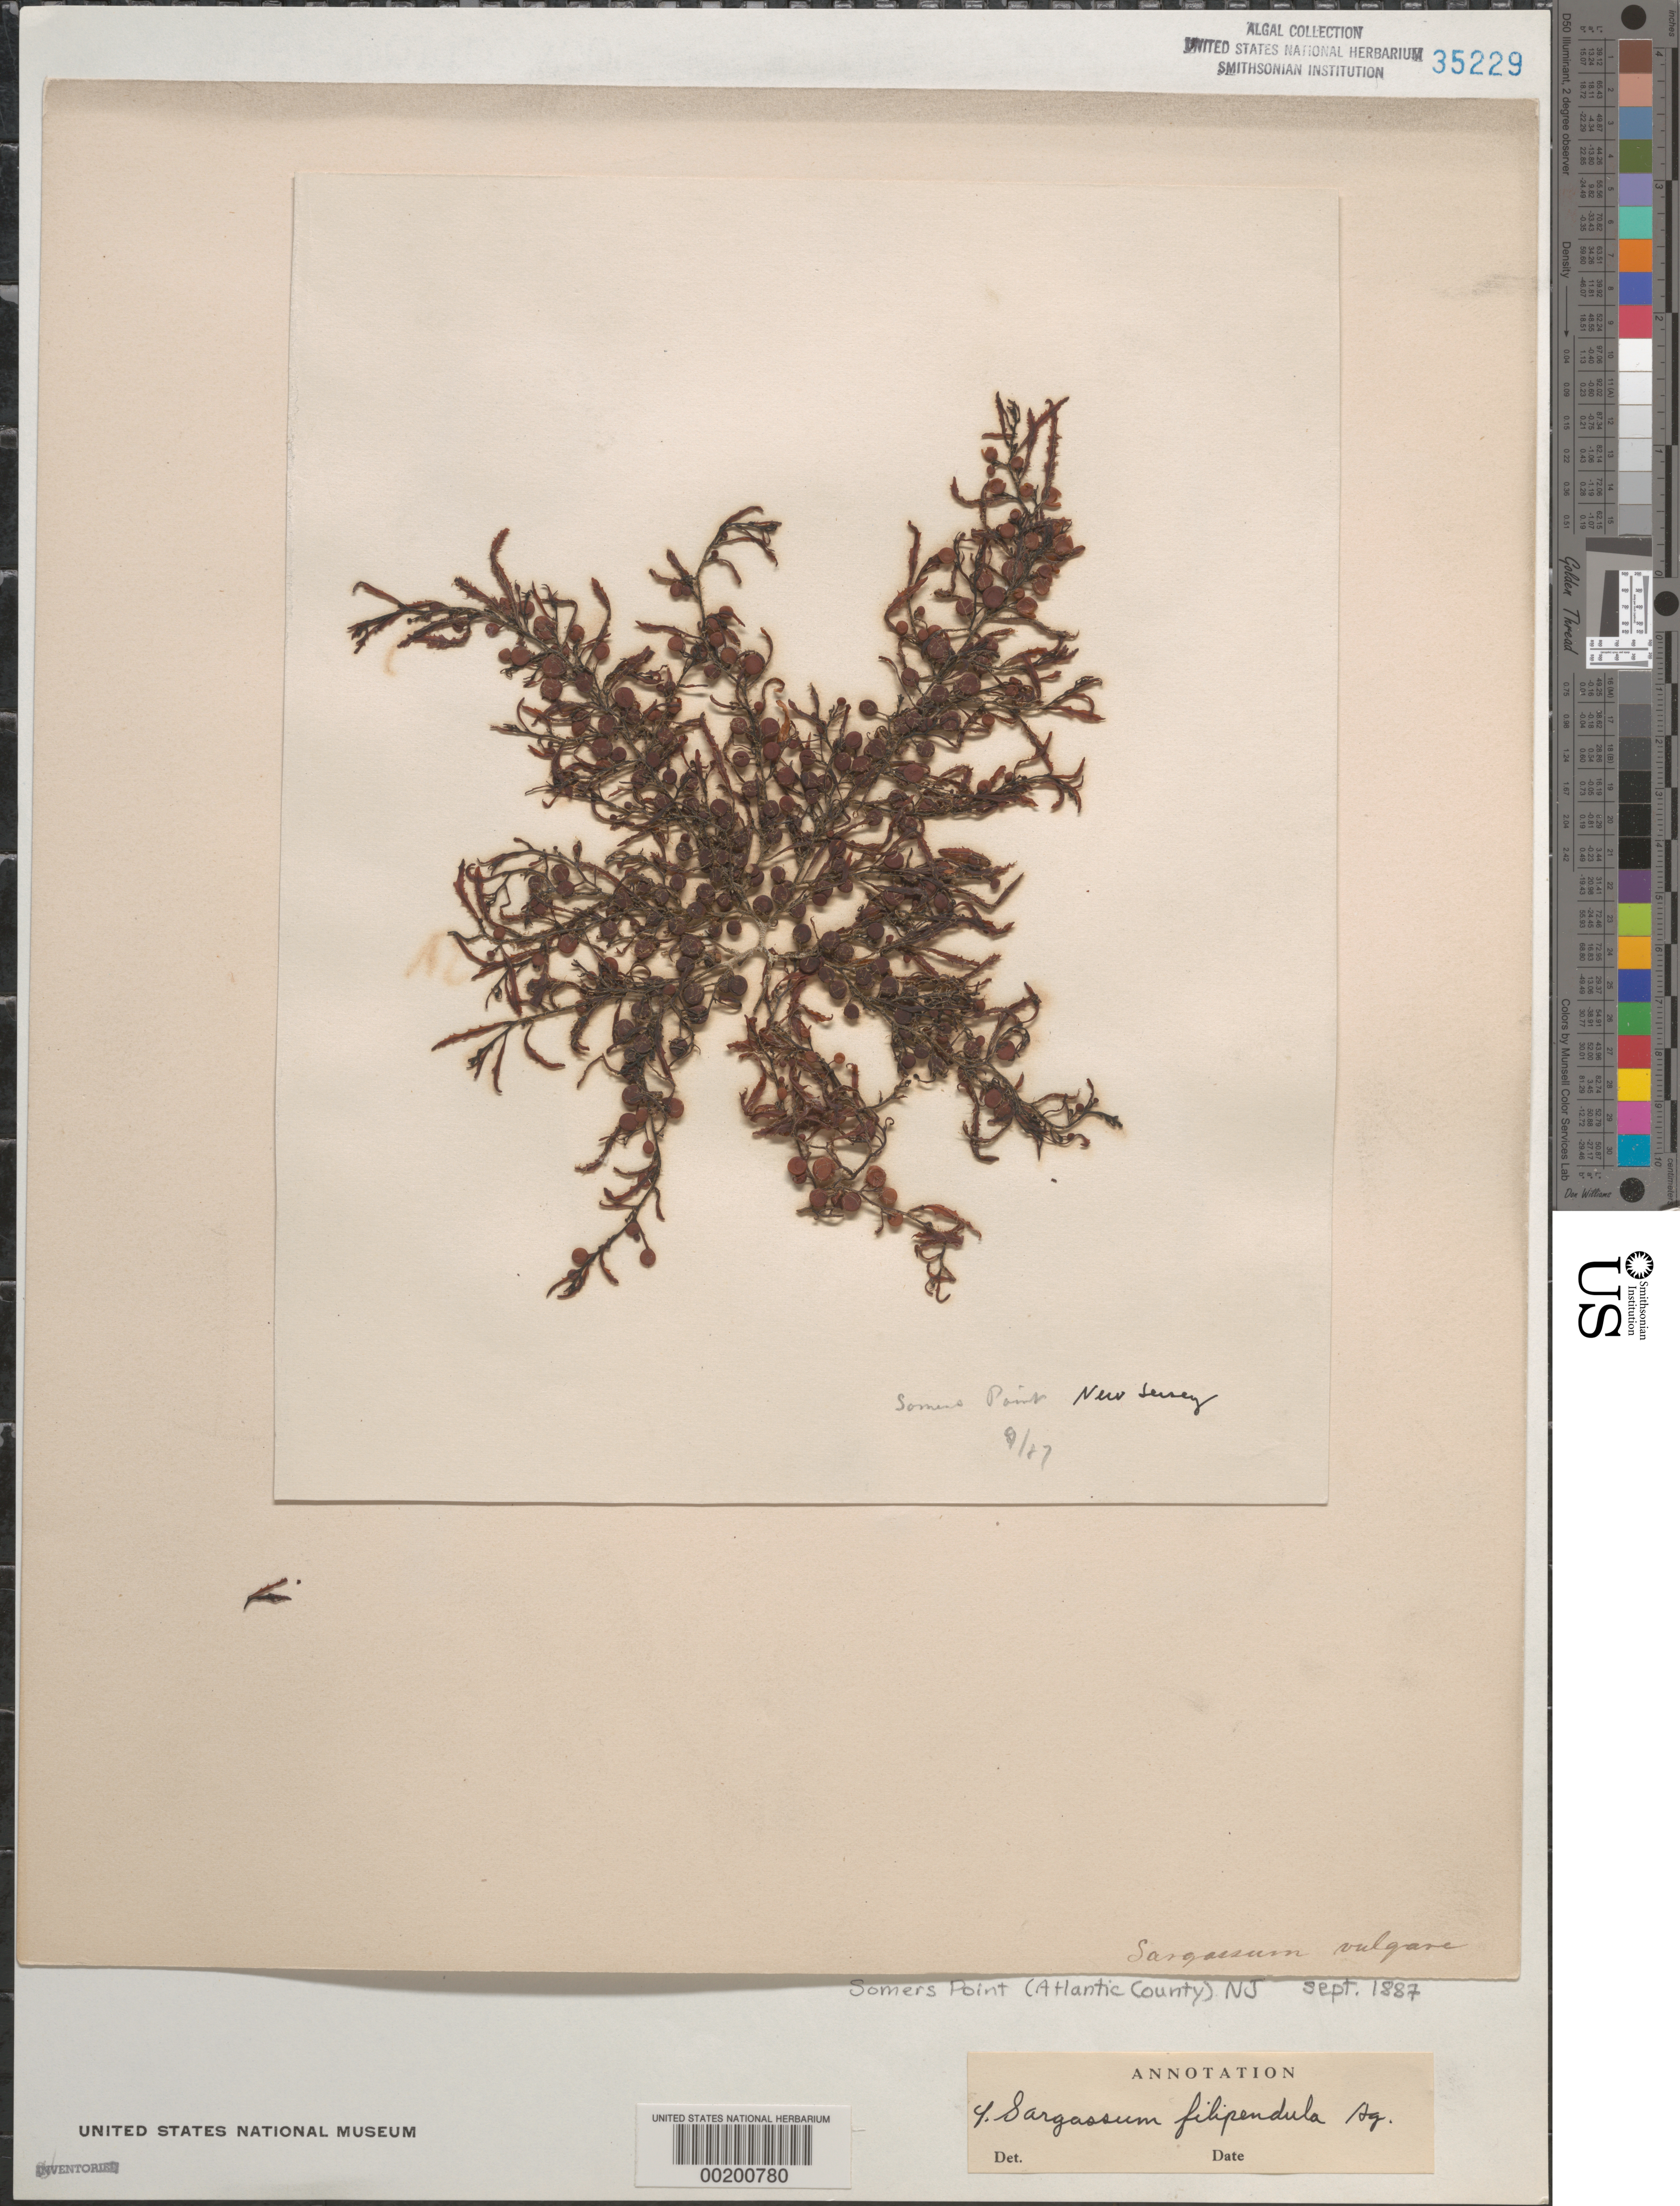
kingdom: Chromista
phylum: Ochrophyta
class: Phaeophyceae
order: Fucales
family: Sargassaceae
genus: Sargassum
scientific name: Sargassum filipendula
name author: C. Agardh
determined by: Dawson, E. Y.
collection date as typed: Sep 1887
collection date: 1887-09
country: United States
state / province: New Jersey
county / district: Atlantic County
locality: Somers Point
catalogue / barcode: US 35229